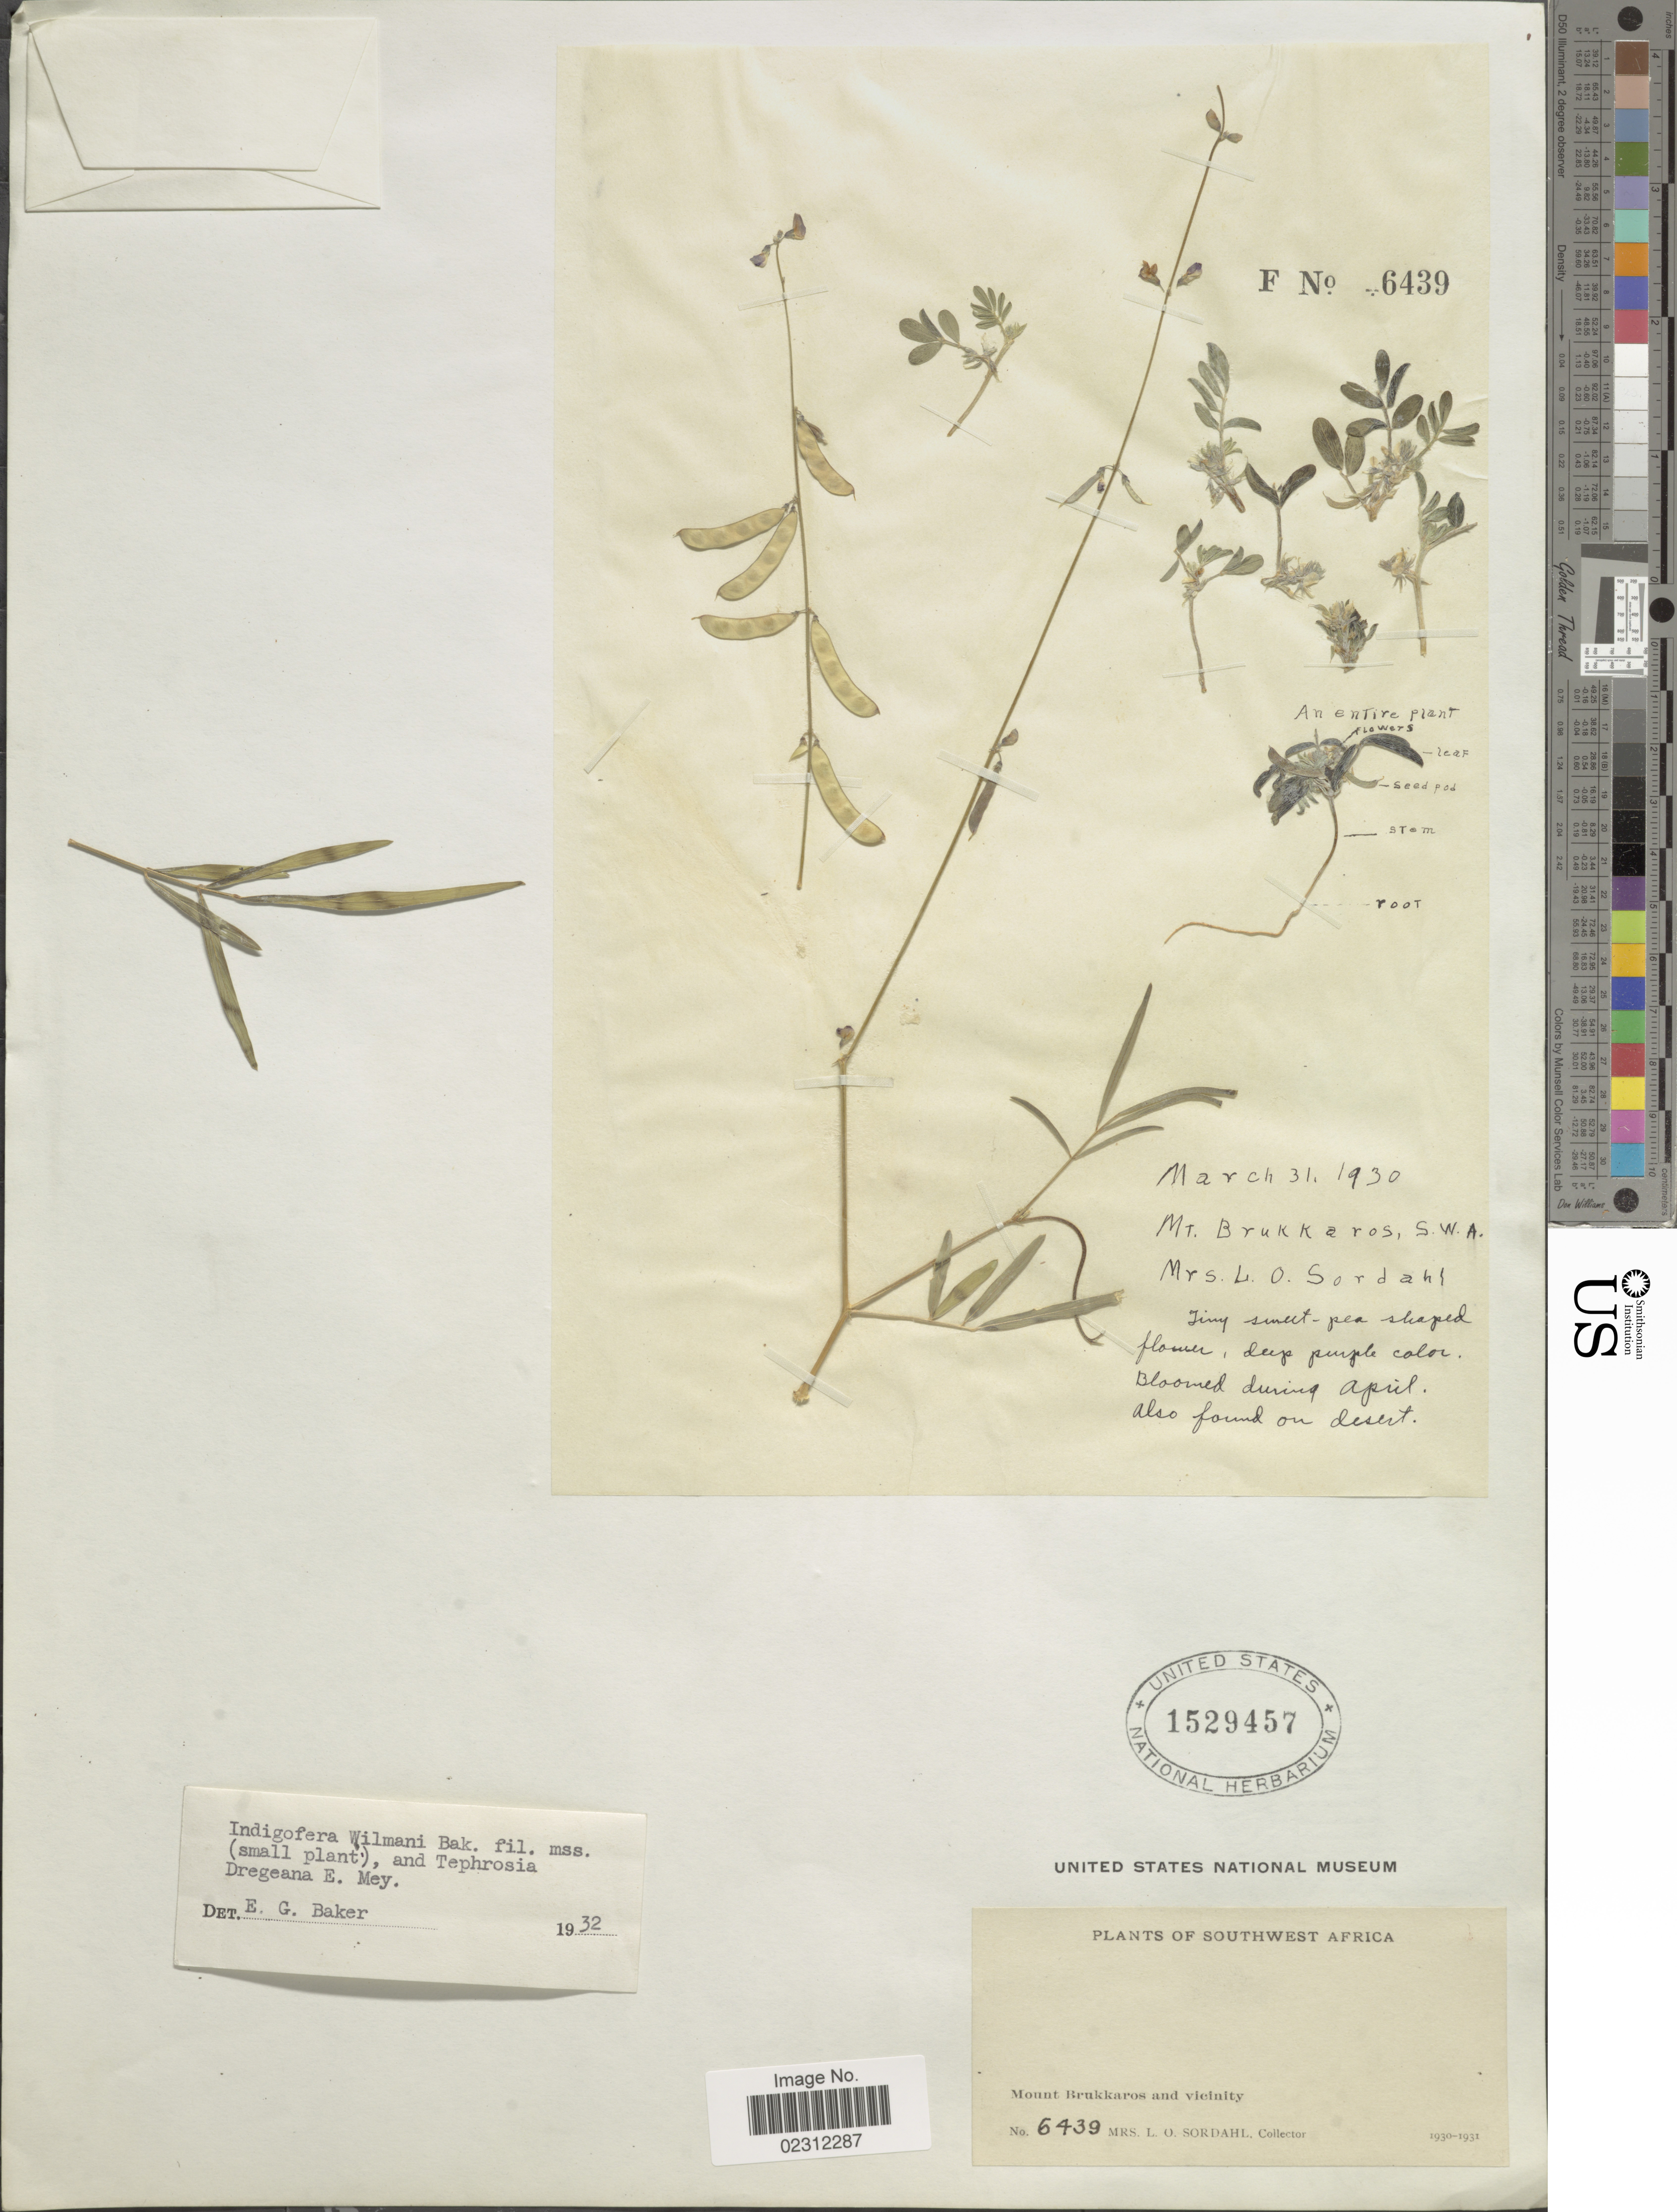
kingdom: Plantae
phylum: Tracheophyta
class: Magnoliopsida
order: Fabales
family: Fabaceae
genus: Indigofera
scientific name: Indigofera wilmaniae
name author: J.B. Gillett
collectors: L. Sordahl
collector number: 6439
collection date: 1930/1931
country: Namibia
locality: Southwest Africa, Mount Brukkaros and vicinity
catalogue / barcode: US 1529457